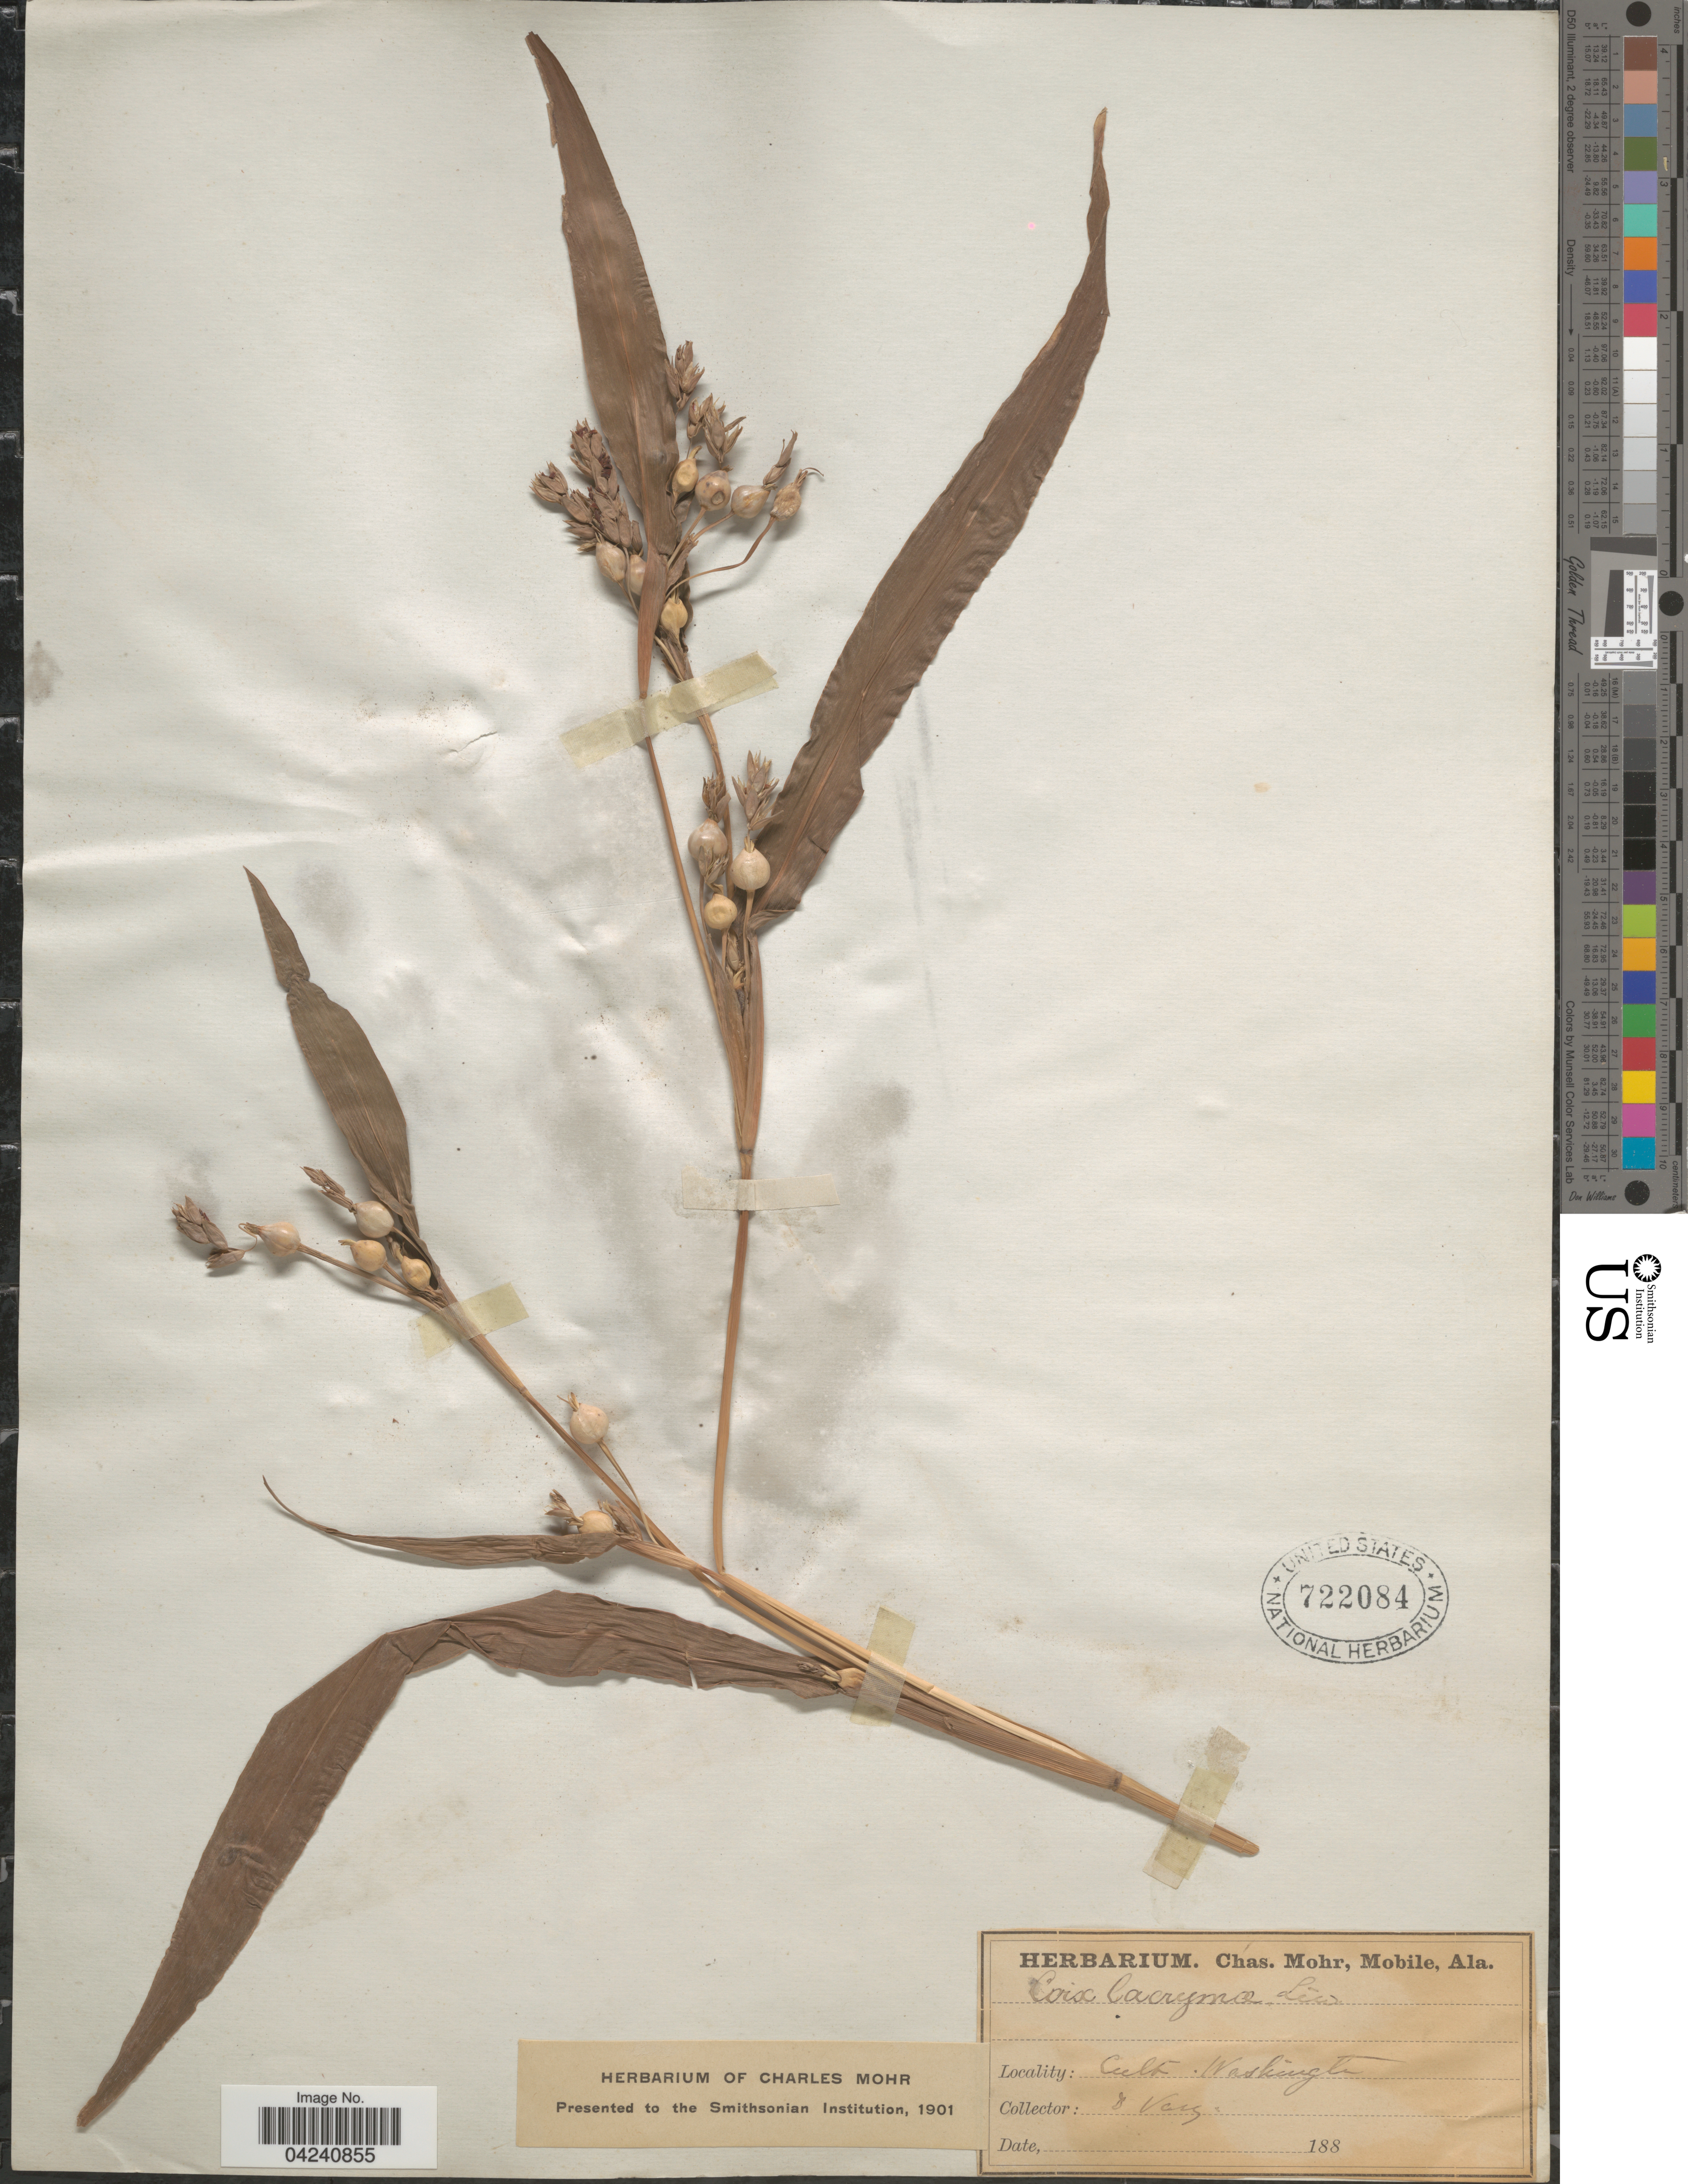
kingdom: Plantae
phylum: Tracheophyta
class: Liliopsida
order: Poales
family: Poaceae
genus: Coix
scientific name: Coix lacryma-jobi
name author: L.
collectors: Vasey, --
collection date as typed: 188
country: United States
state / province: District of Columbia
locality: Washington.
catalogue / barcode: US 722084